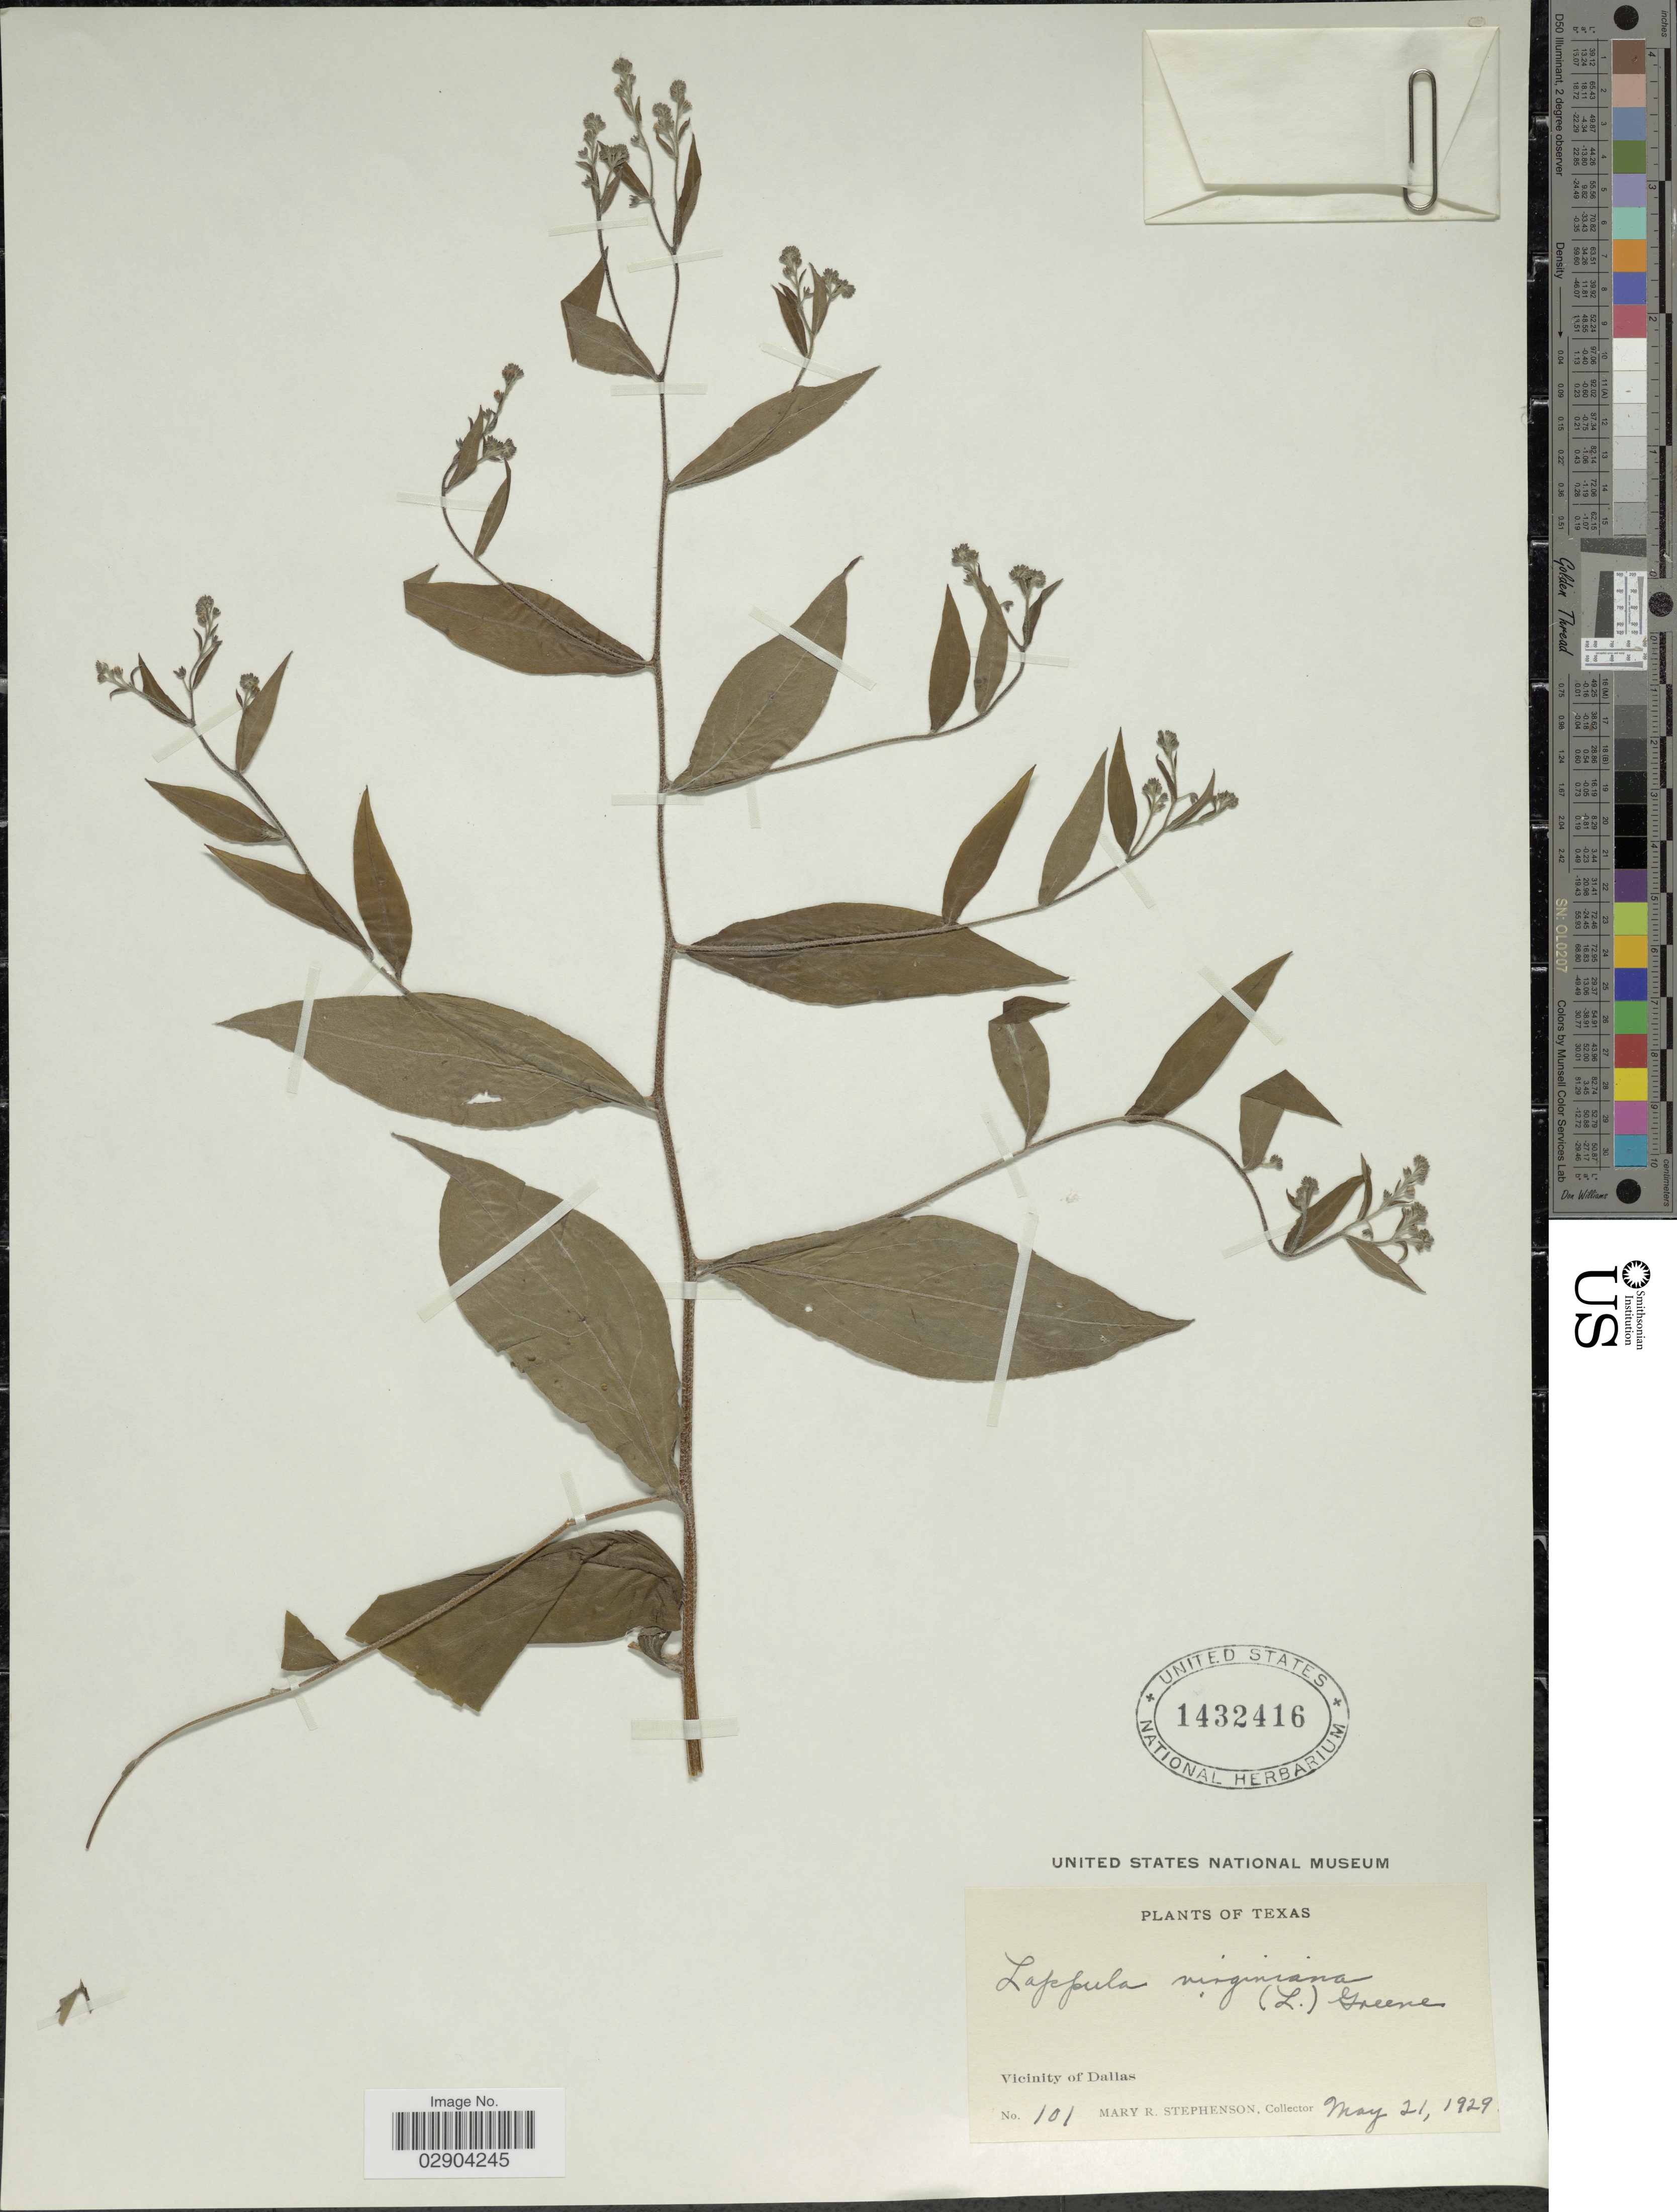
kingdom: Plantae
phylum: Tracheophyta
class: Magnoliopsida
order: Boraginales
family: Boraginaceae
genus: Hackelia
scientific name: Hackelia virginiana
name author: (L.) I.M. Johnst.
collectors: M. Stephenson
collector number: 101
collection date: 1929-05-21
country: United States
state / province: Texas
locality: Vicinity of Dallas.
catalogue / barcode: US 1432416